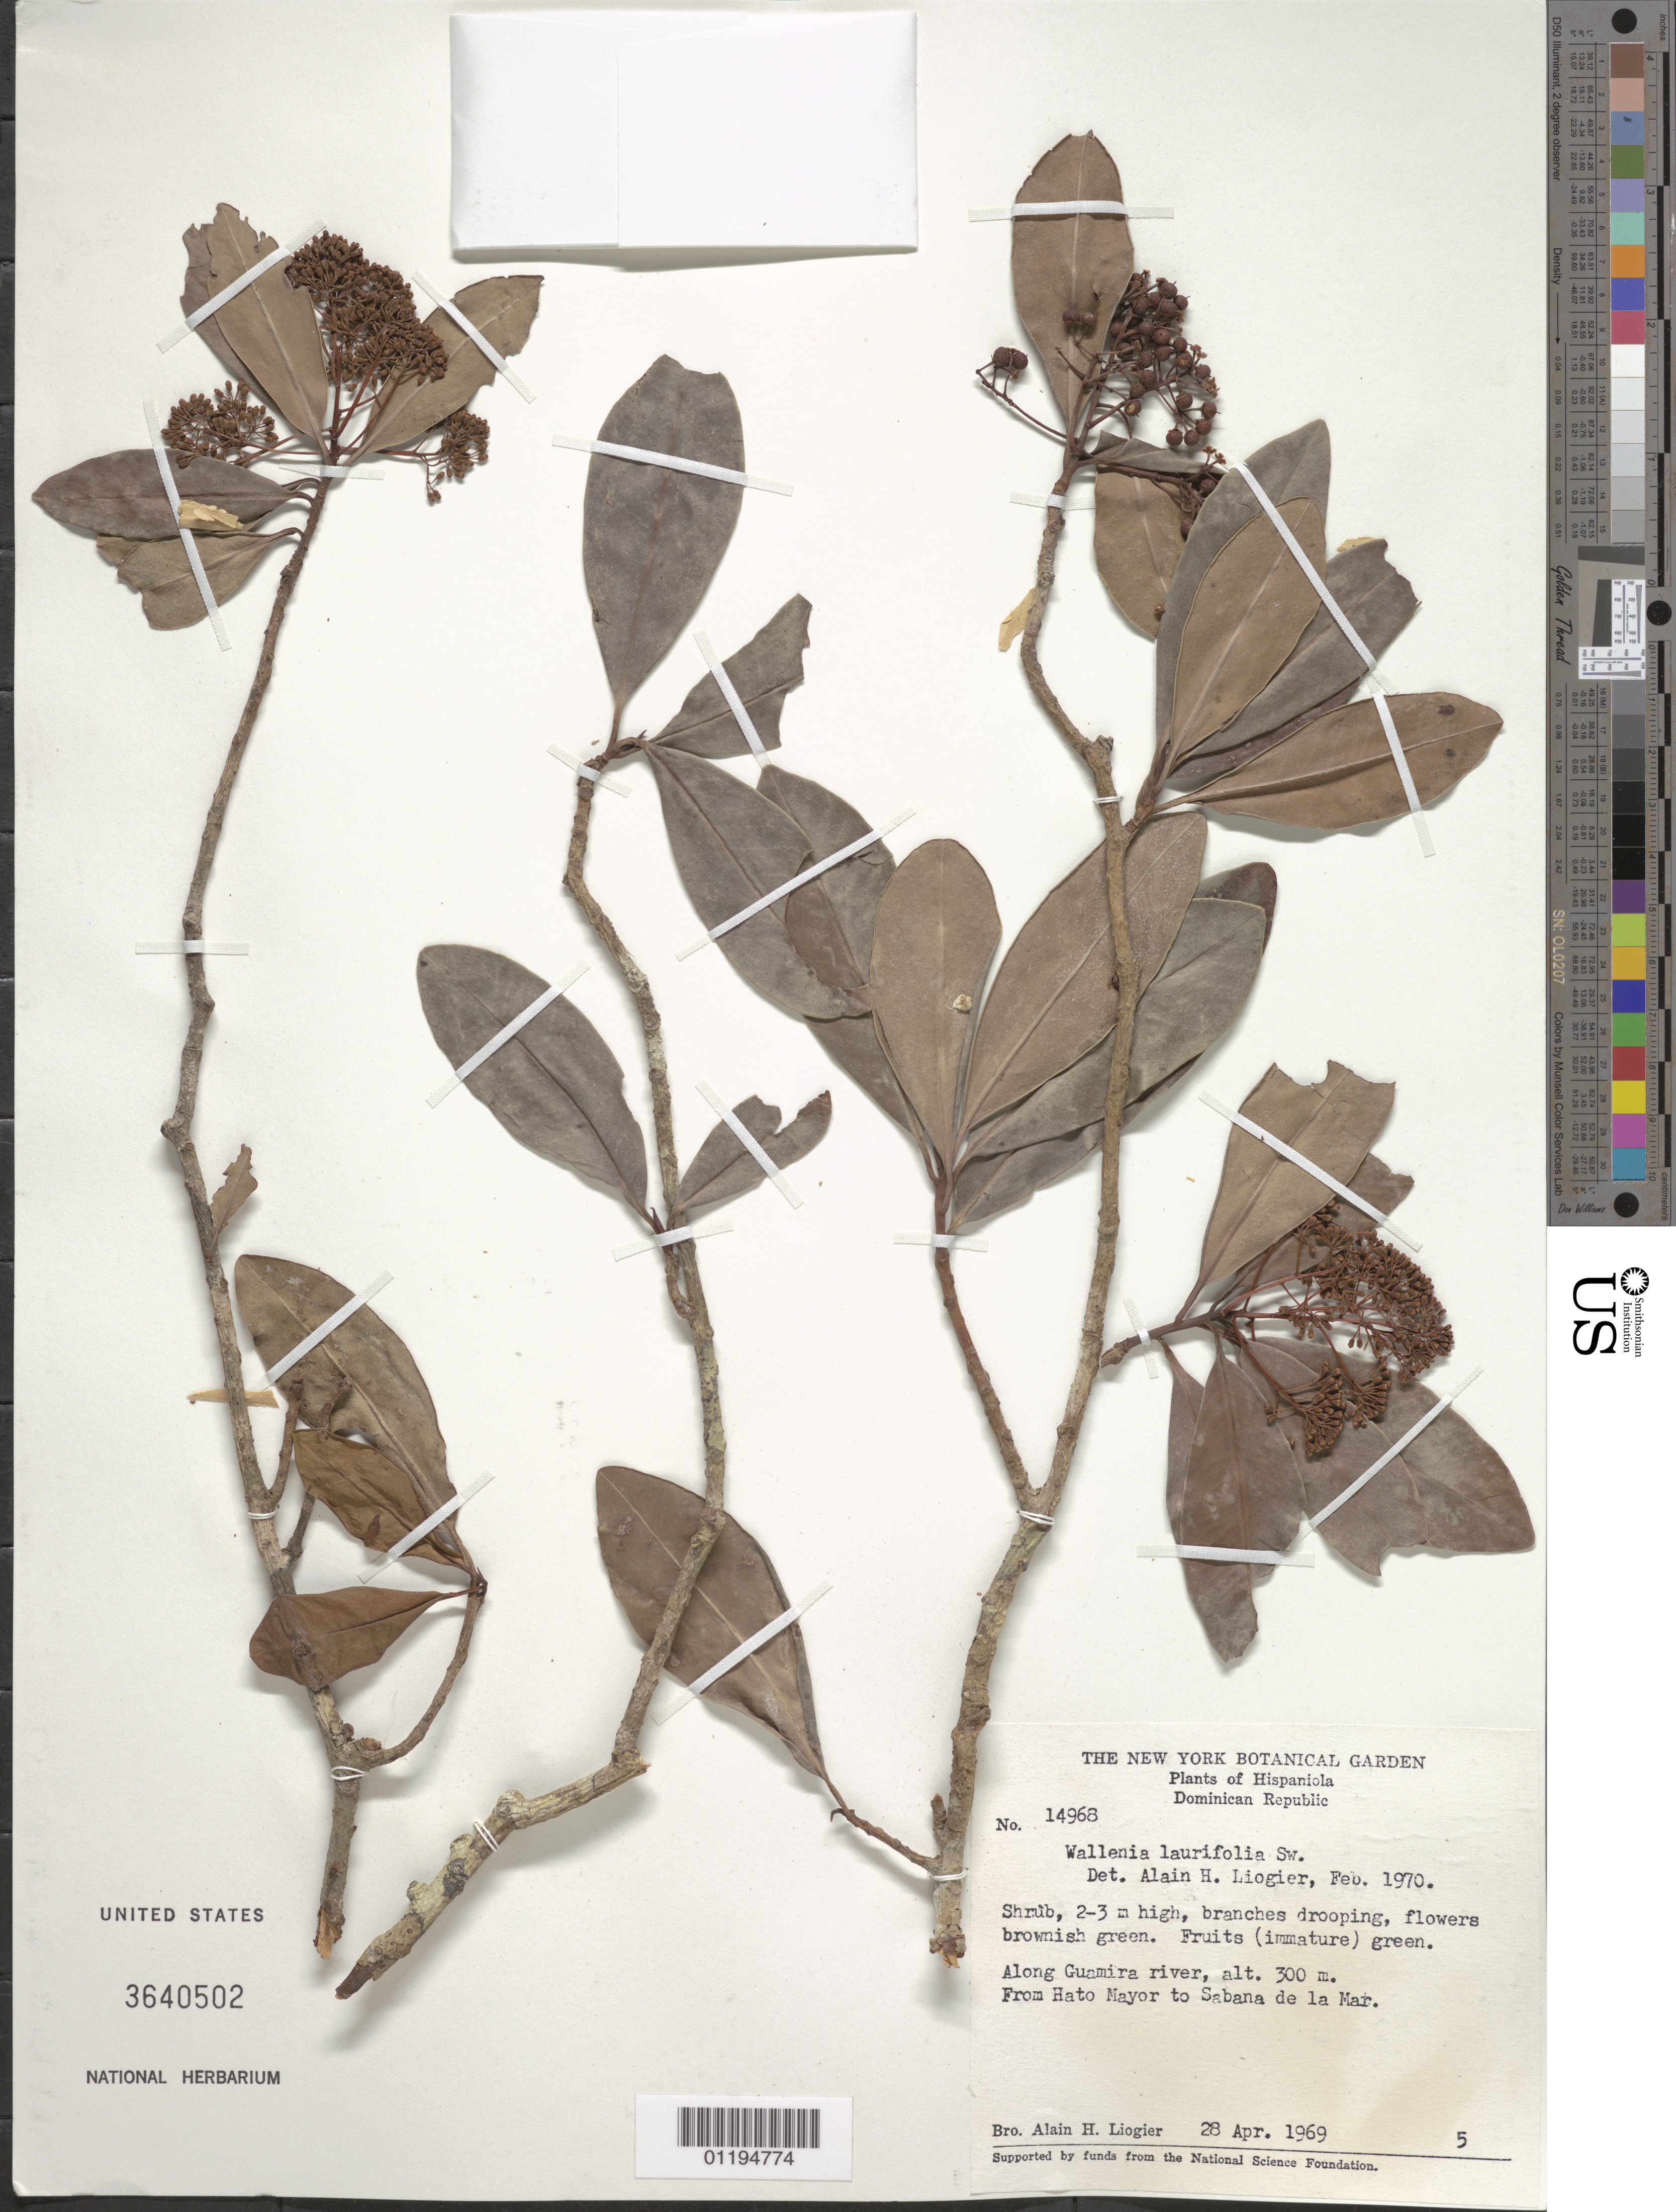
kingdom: Plantae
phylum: Tracheophyta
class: Magnoliopsida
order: Ericales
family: Primulaceae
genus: Wallenia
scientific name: Wallenia laurifolia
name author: Sw.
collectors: A. H. Liogier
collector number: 14968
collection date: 1969-04-28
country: Dominican Republic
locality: Along Guamira river, from Hato Mayor to Sabana de la Mar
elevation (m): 300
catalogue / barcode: US 3640502